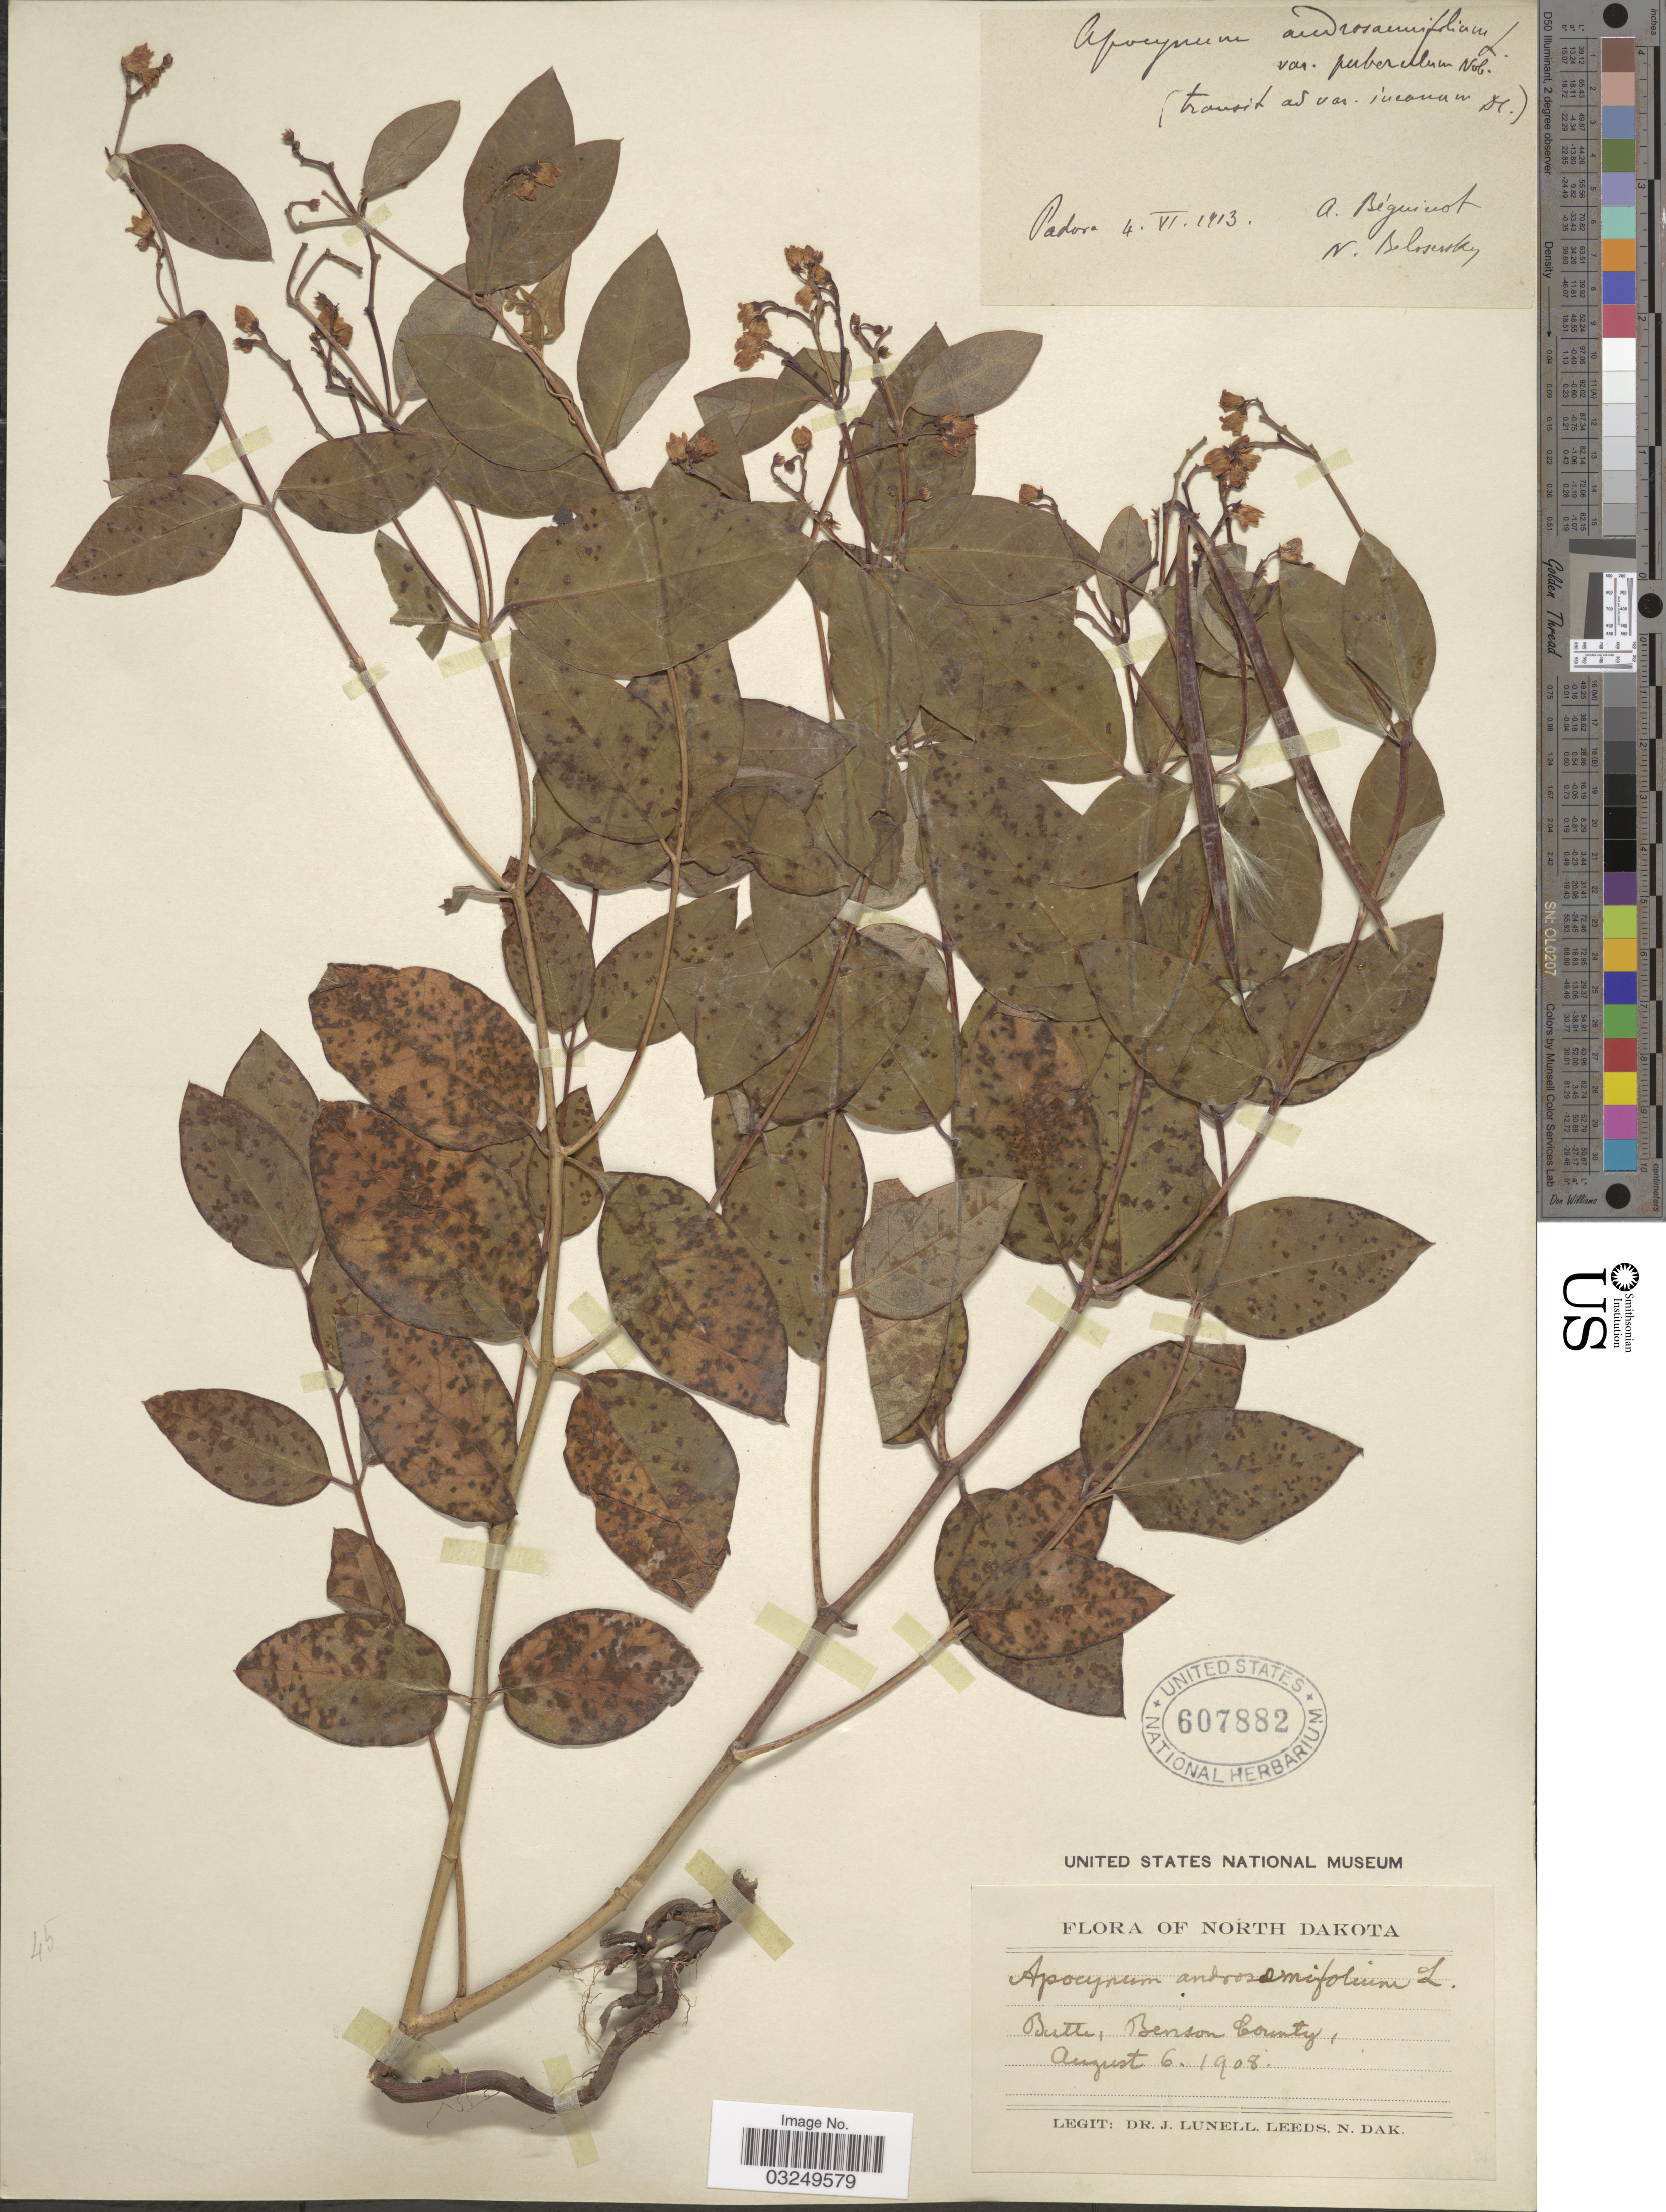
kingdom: Plantae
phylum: Tracheophyta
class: Magnoliopsida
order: Gentianales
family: Apocynaceae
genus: Apocynum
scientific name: Apocynum androsaemifolium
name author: L.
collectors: J. Leeds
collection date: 1908-08-06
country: United States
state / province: North Dakota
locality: Butte, Benson County.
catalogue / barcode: US 607882